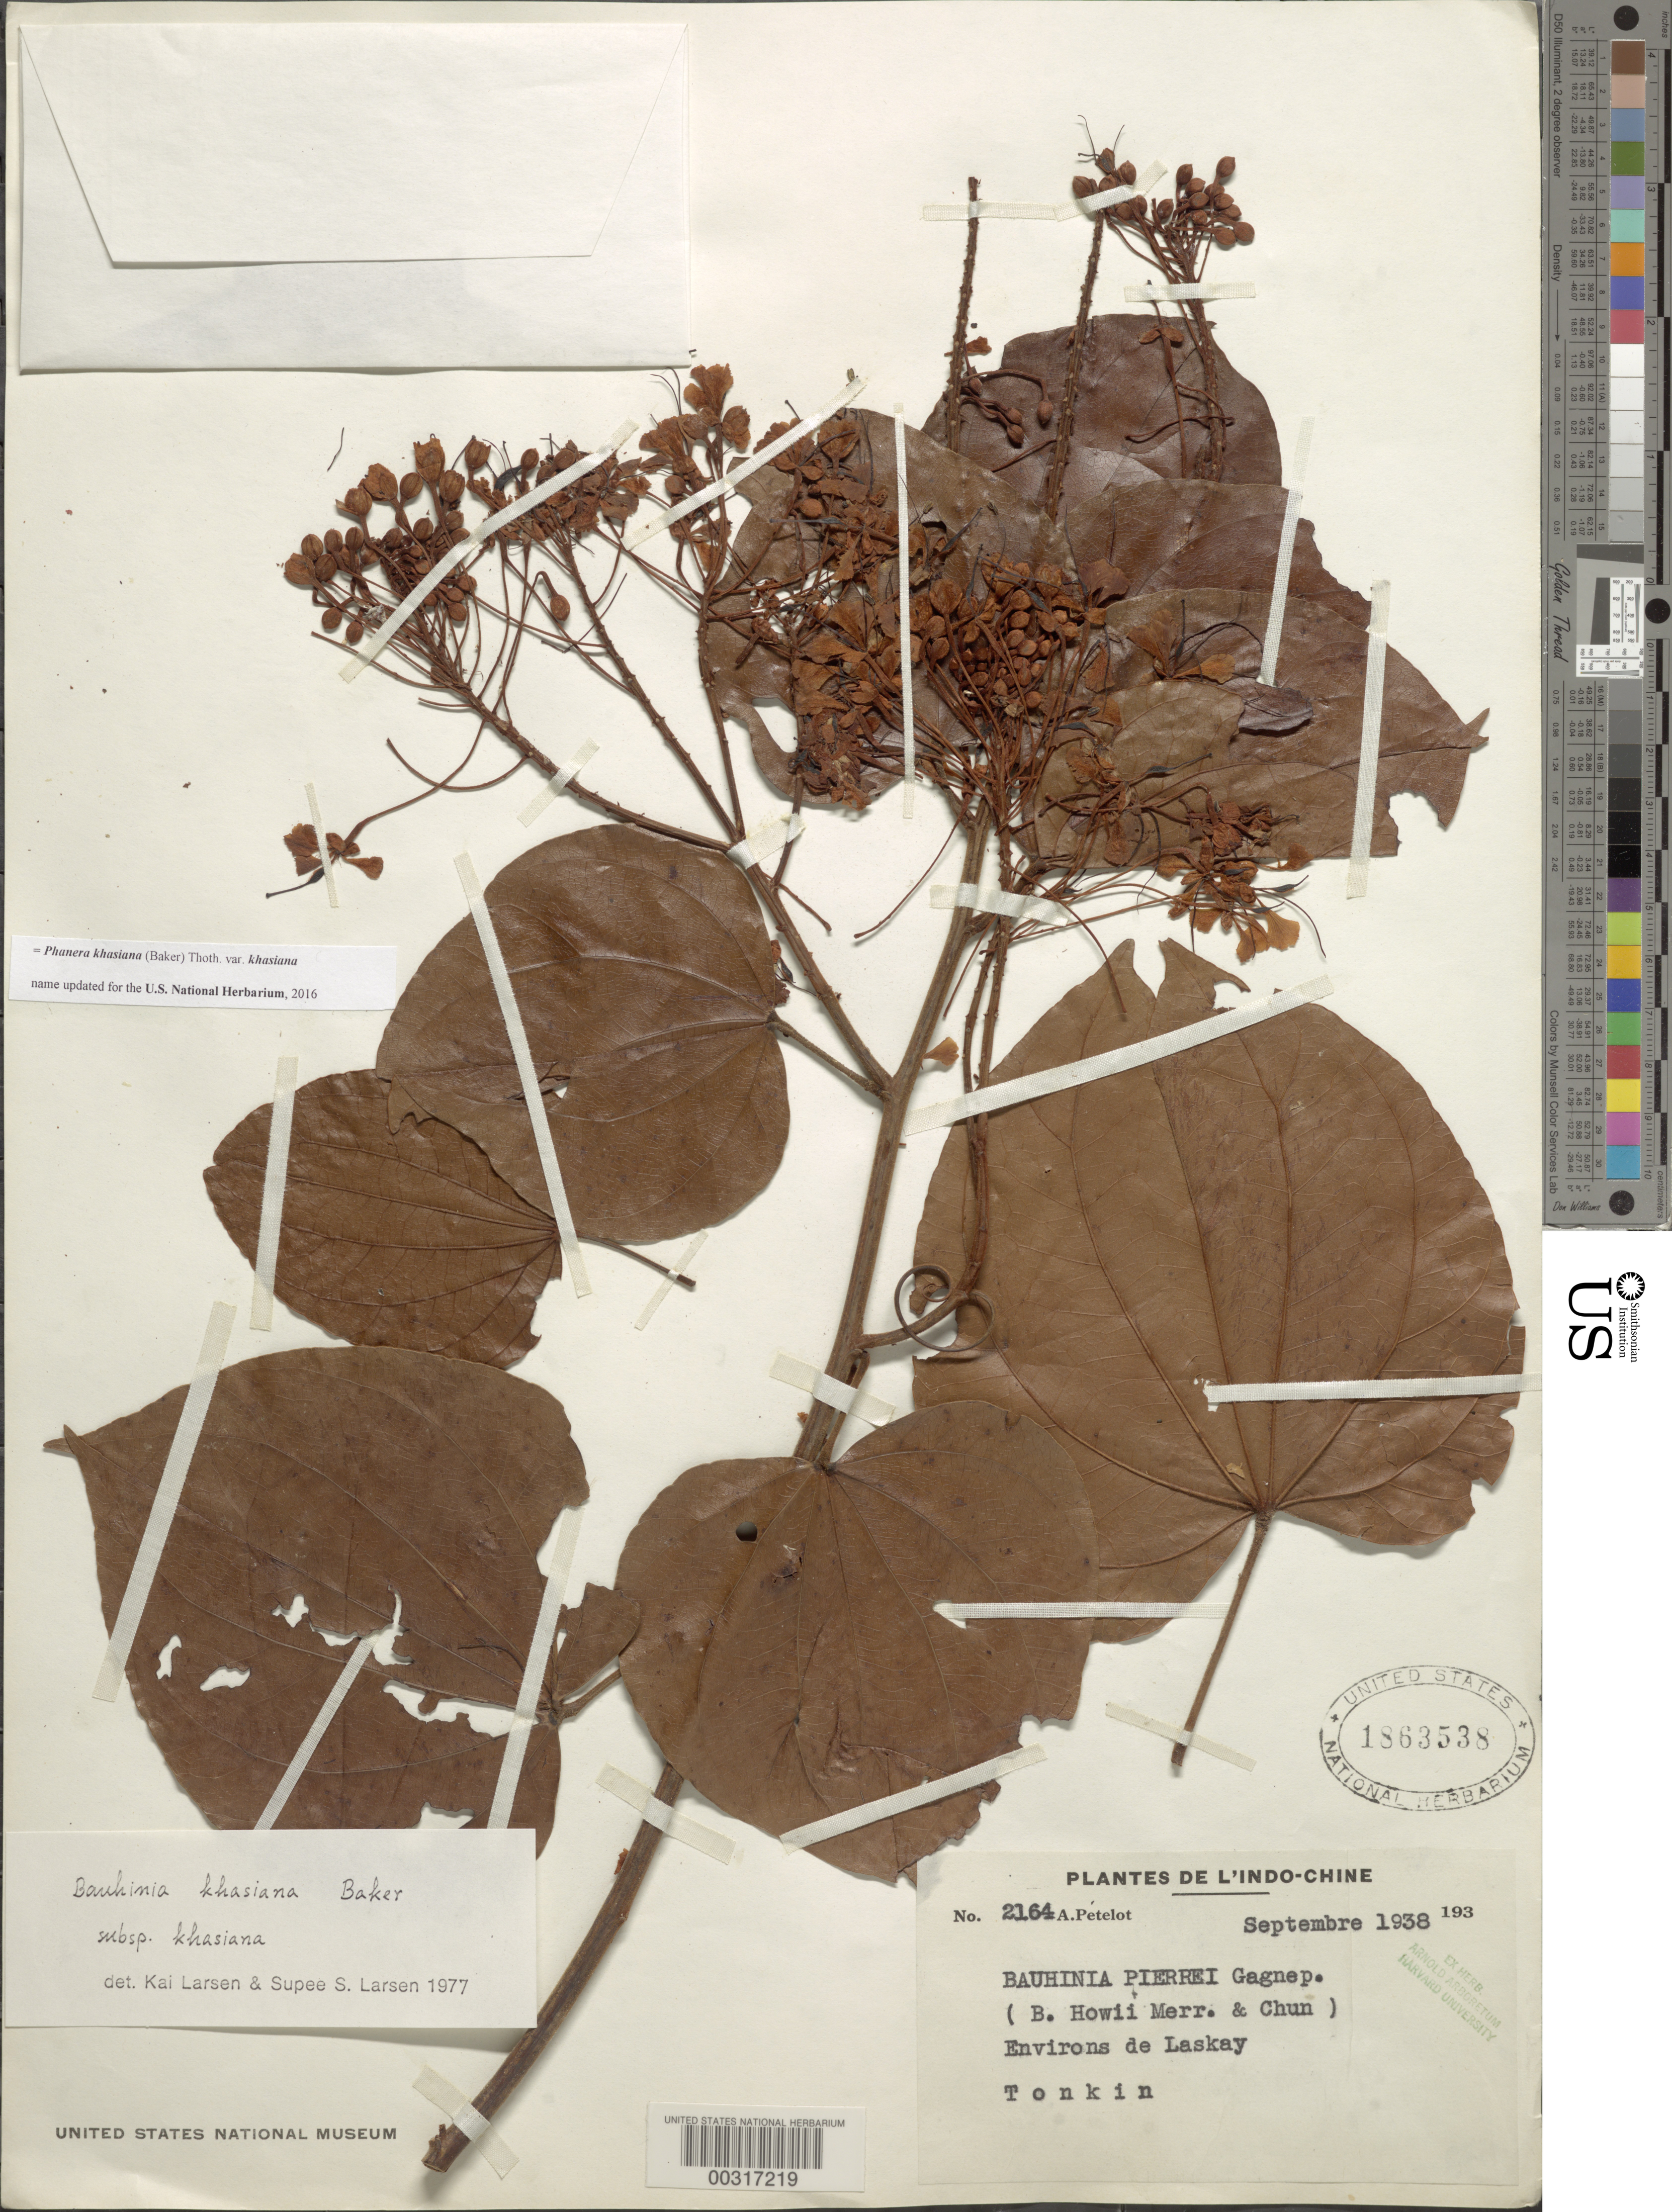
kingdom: Plantae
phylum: Tracheophyta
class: Magnoliopsida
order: Fabales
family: Fabaceae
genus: Phanera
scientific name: Phanera khasiana var. khasiana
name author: (Baker) Thothathri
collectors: P. A. Pételot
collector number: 2164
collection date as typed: Sep 1938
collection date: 1938-09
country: Vietnam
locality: Laskay and vicinity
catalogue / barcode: US 1863538